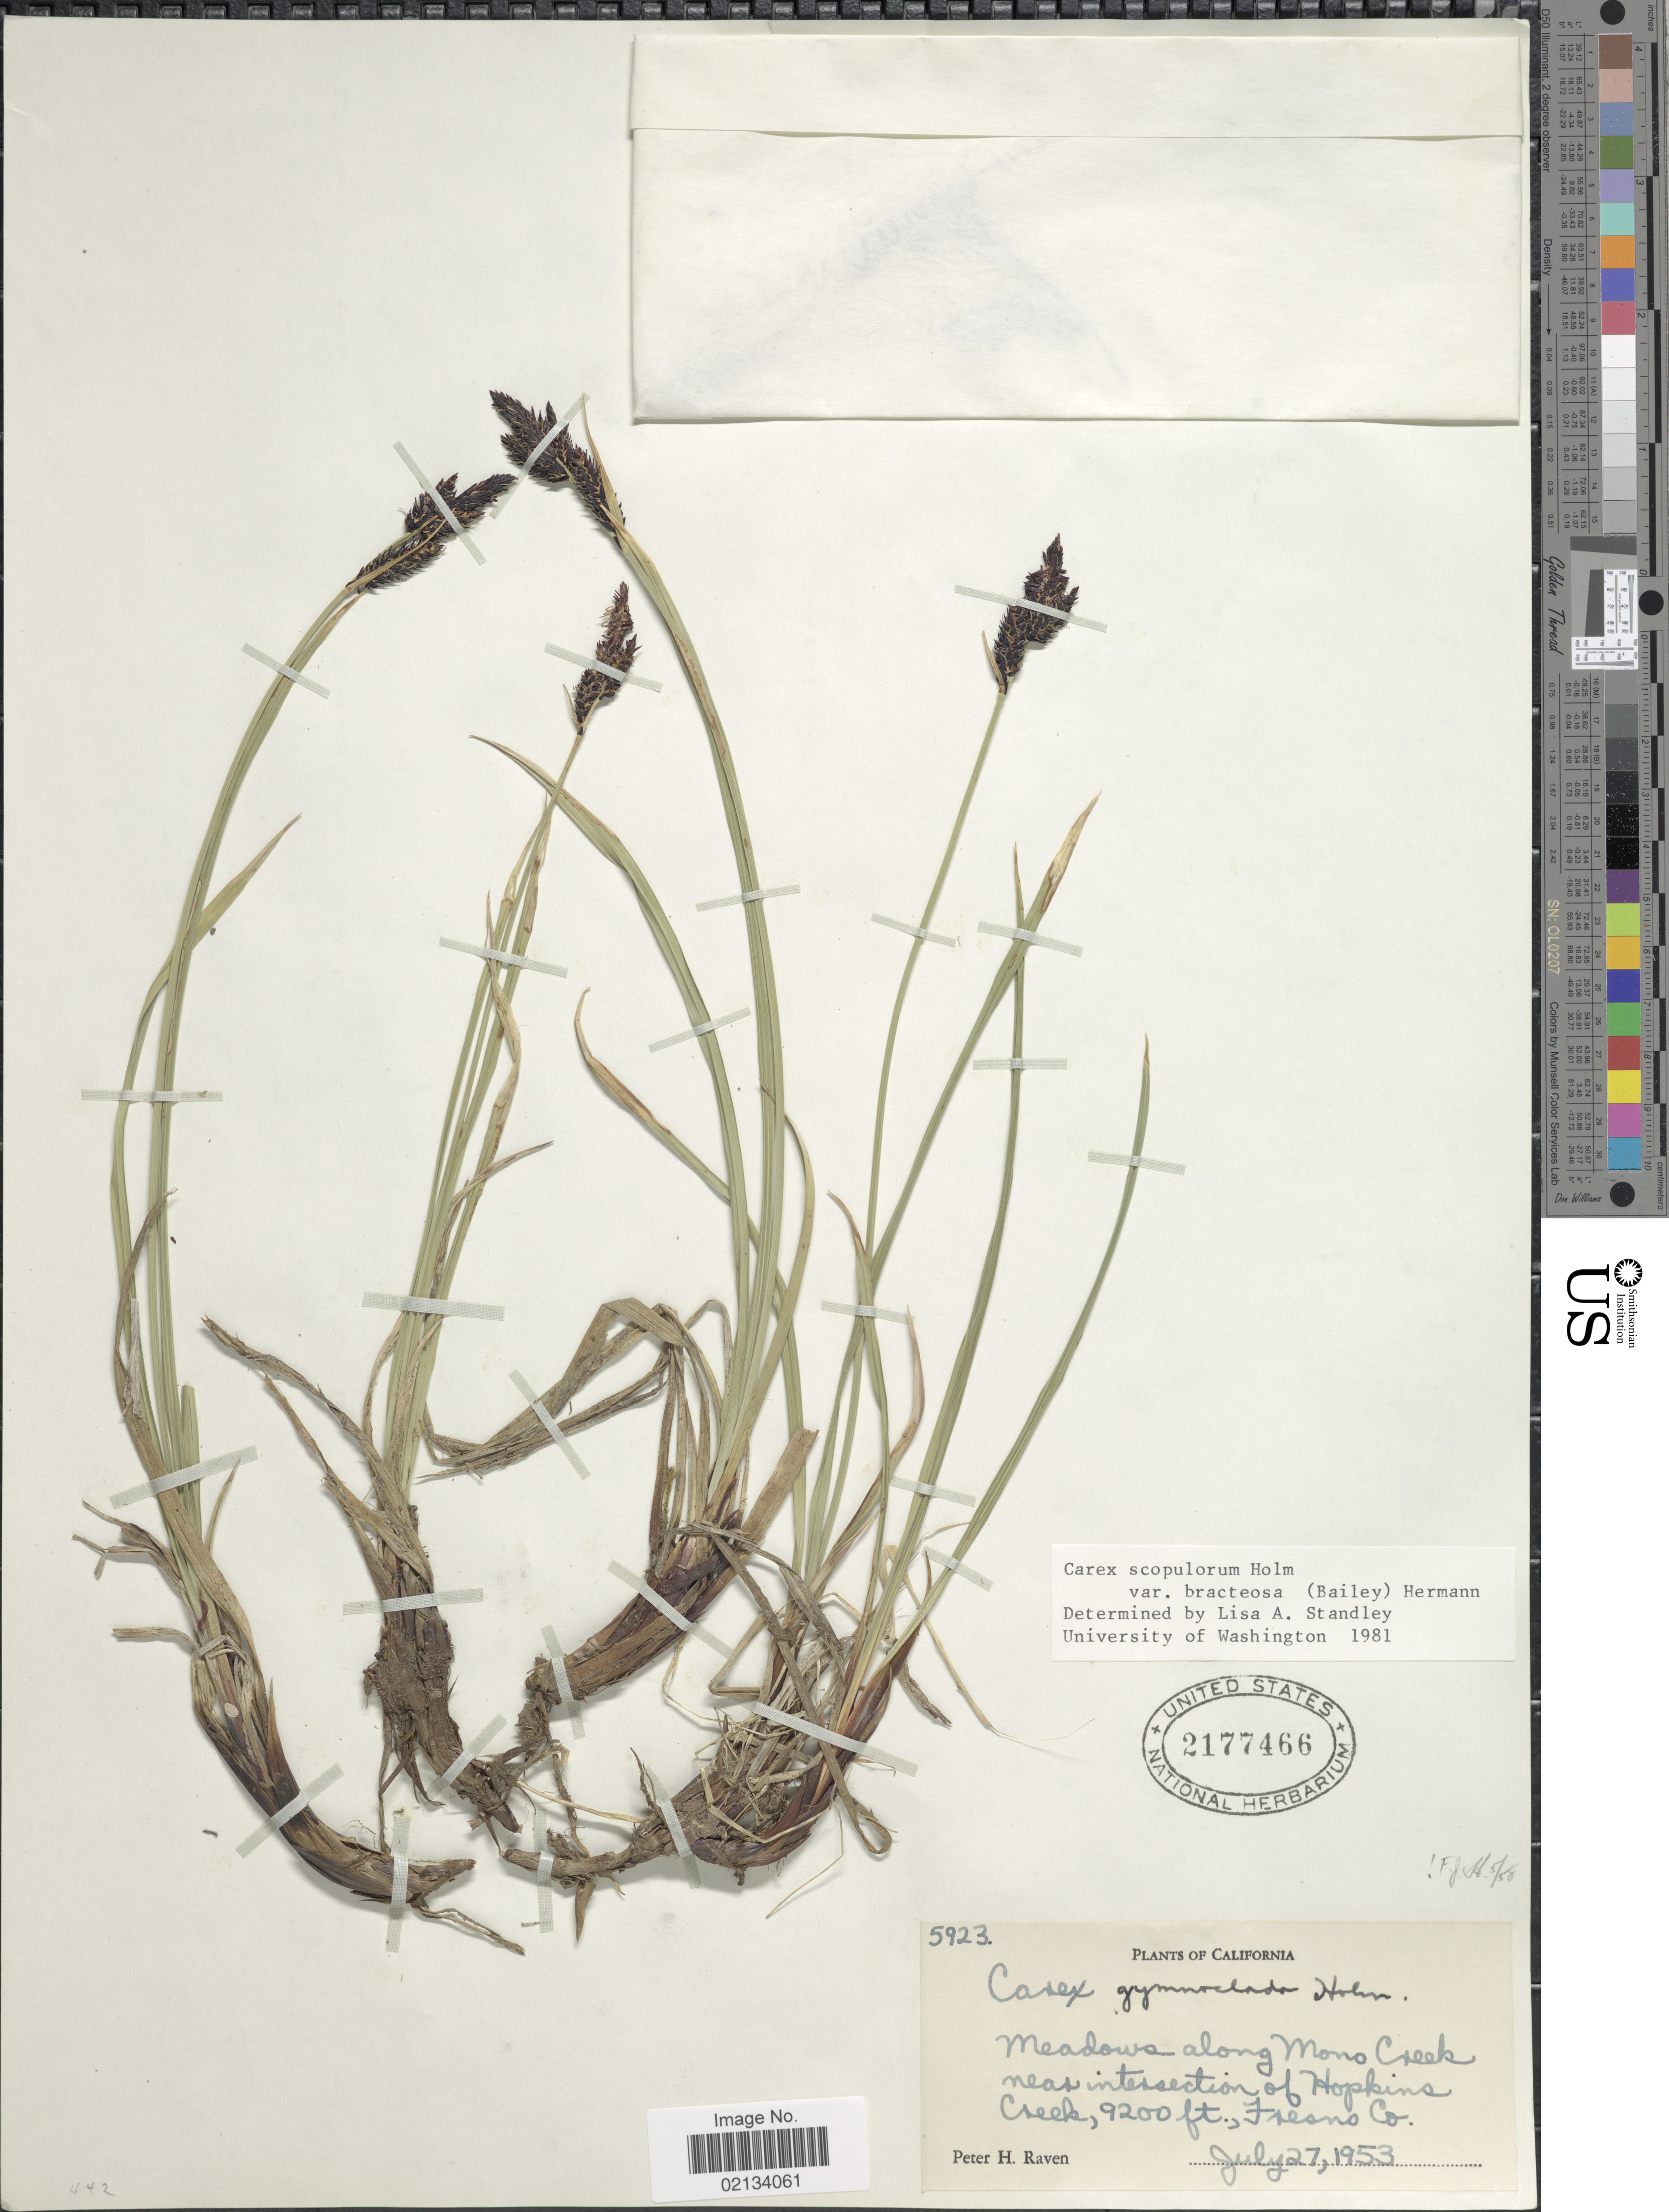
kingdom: Plantae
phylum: Tracheophyta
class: Liliopsida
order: Poales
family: Cyperaceae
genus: Carex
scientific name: Carex scopulorum var. bracteosa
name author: (L.H. Bailey) F.J. Herm.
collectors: P. Raven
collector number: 5923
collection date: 1953-07-27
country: United States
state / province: California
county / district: Fresno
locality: along Mono Creek, near intersection of Hopkins Creek, Fresno Co.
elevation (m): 2804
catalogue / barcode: US 2177466